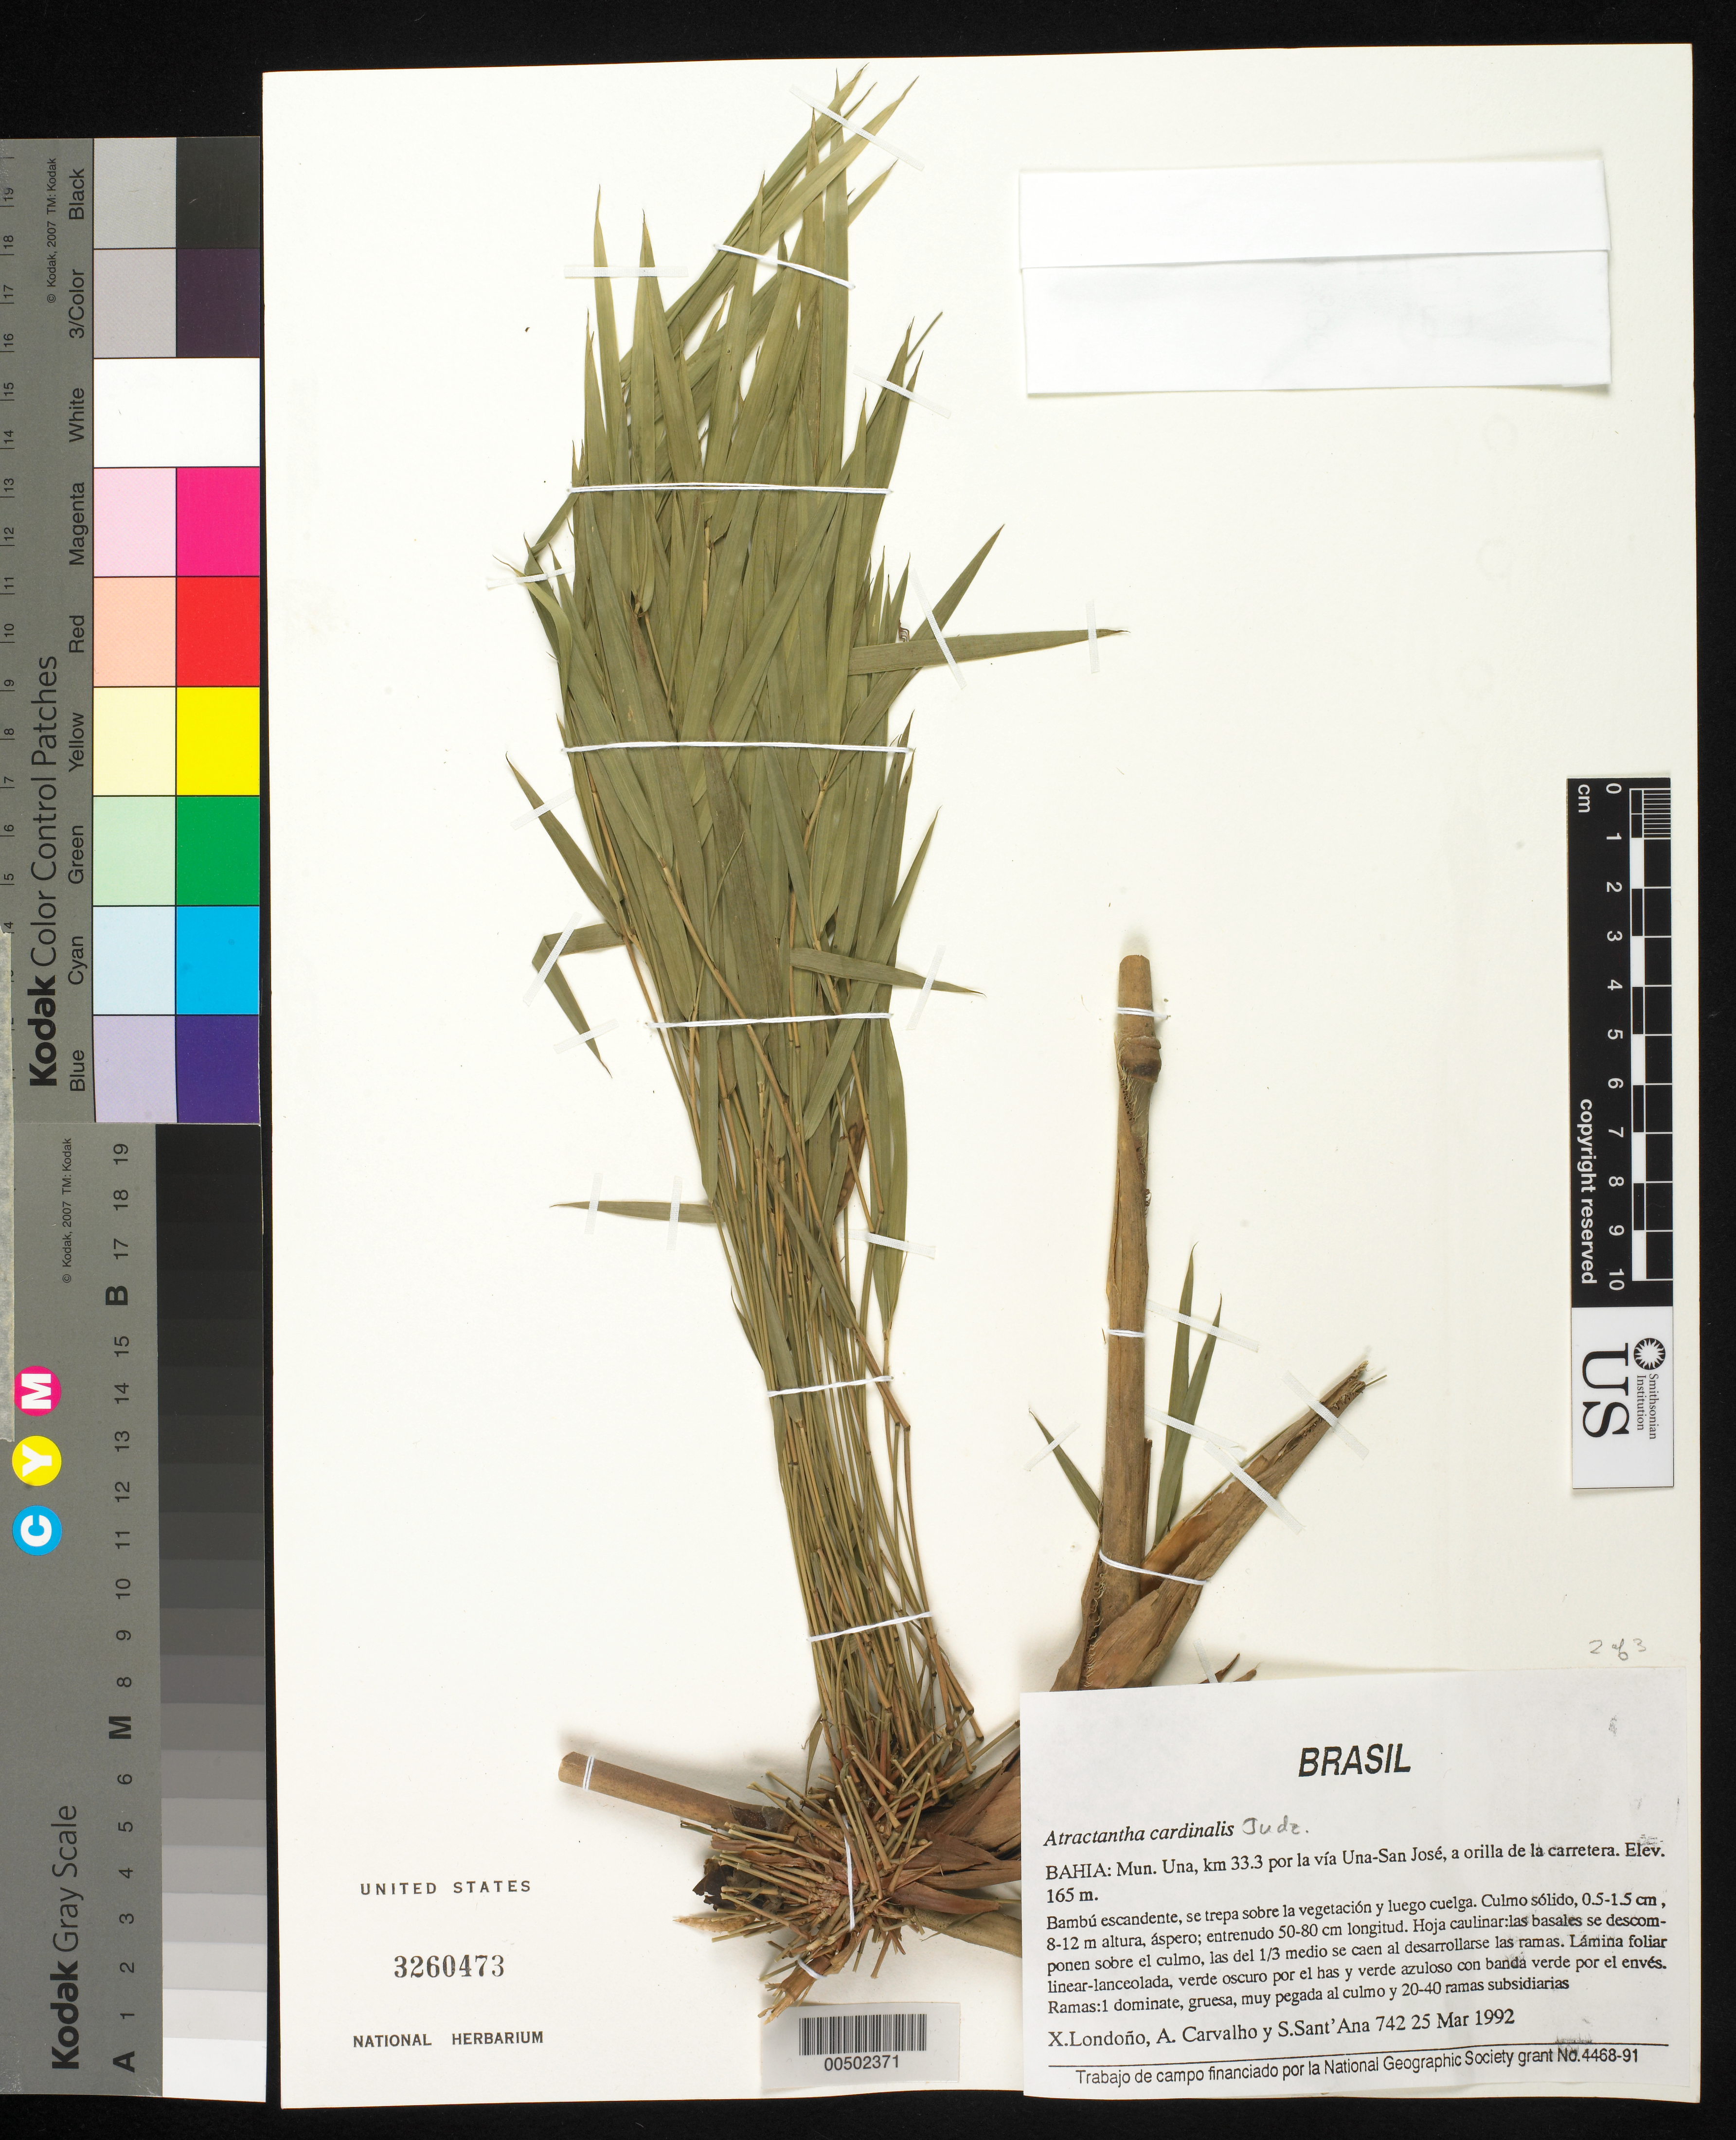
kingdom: Plantae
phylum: Tracheophyta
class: Liliopsida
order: Poales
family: Poaceae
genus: Atractantha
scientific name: Atractantha cardinalis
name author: Judz.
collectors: X. Londoño, A. Carvalho & S. C. Sant' Ana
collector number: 742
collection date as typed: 25 Mar 1992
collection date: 1992-03-25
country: Brazil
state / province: Bahia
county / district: Una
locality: Km 33.3 por la via una - san jose, a orilla de la carretera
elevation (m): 165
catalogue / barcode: US 3260473